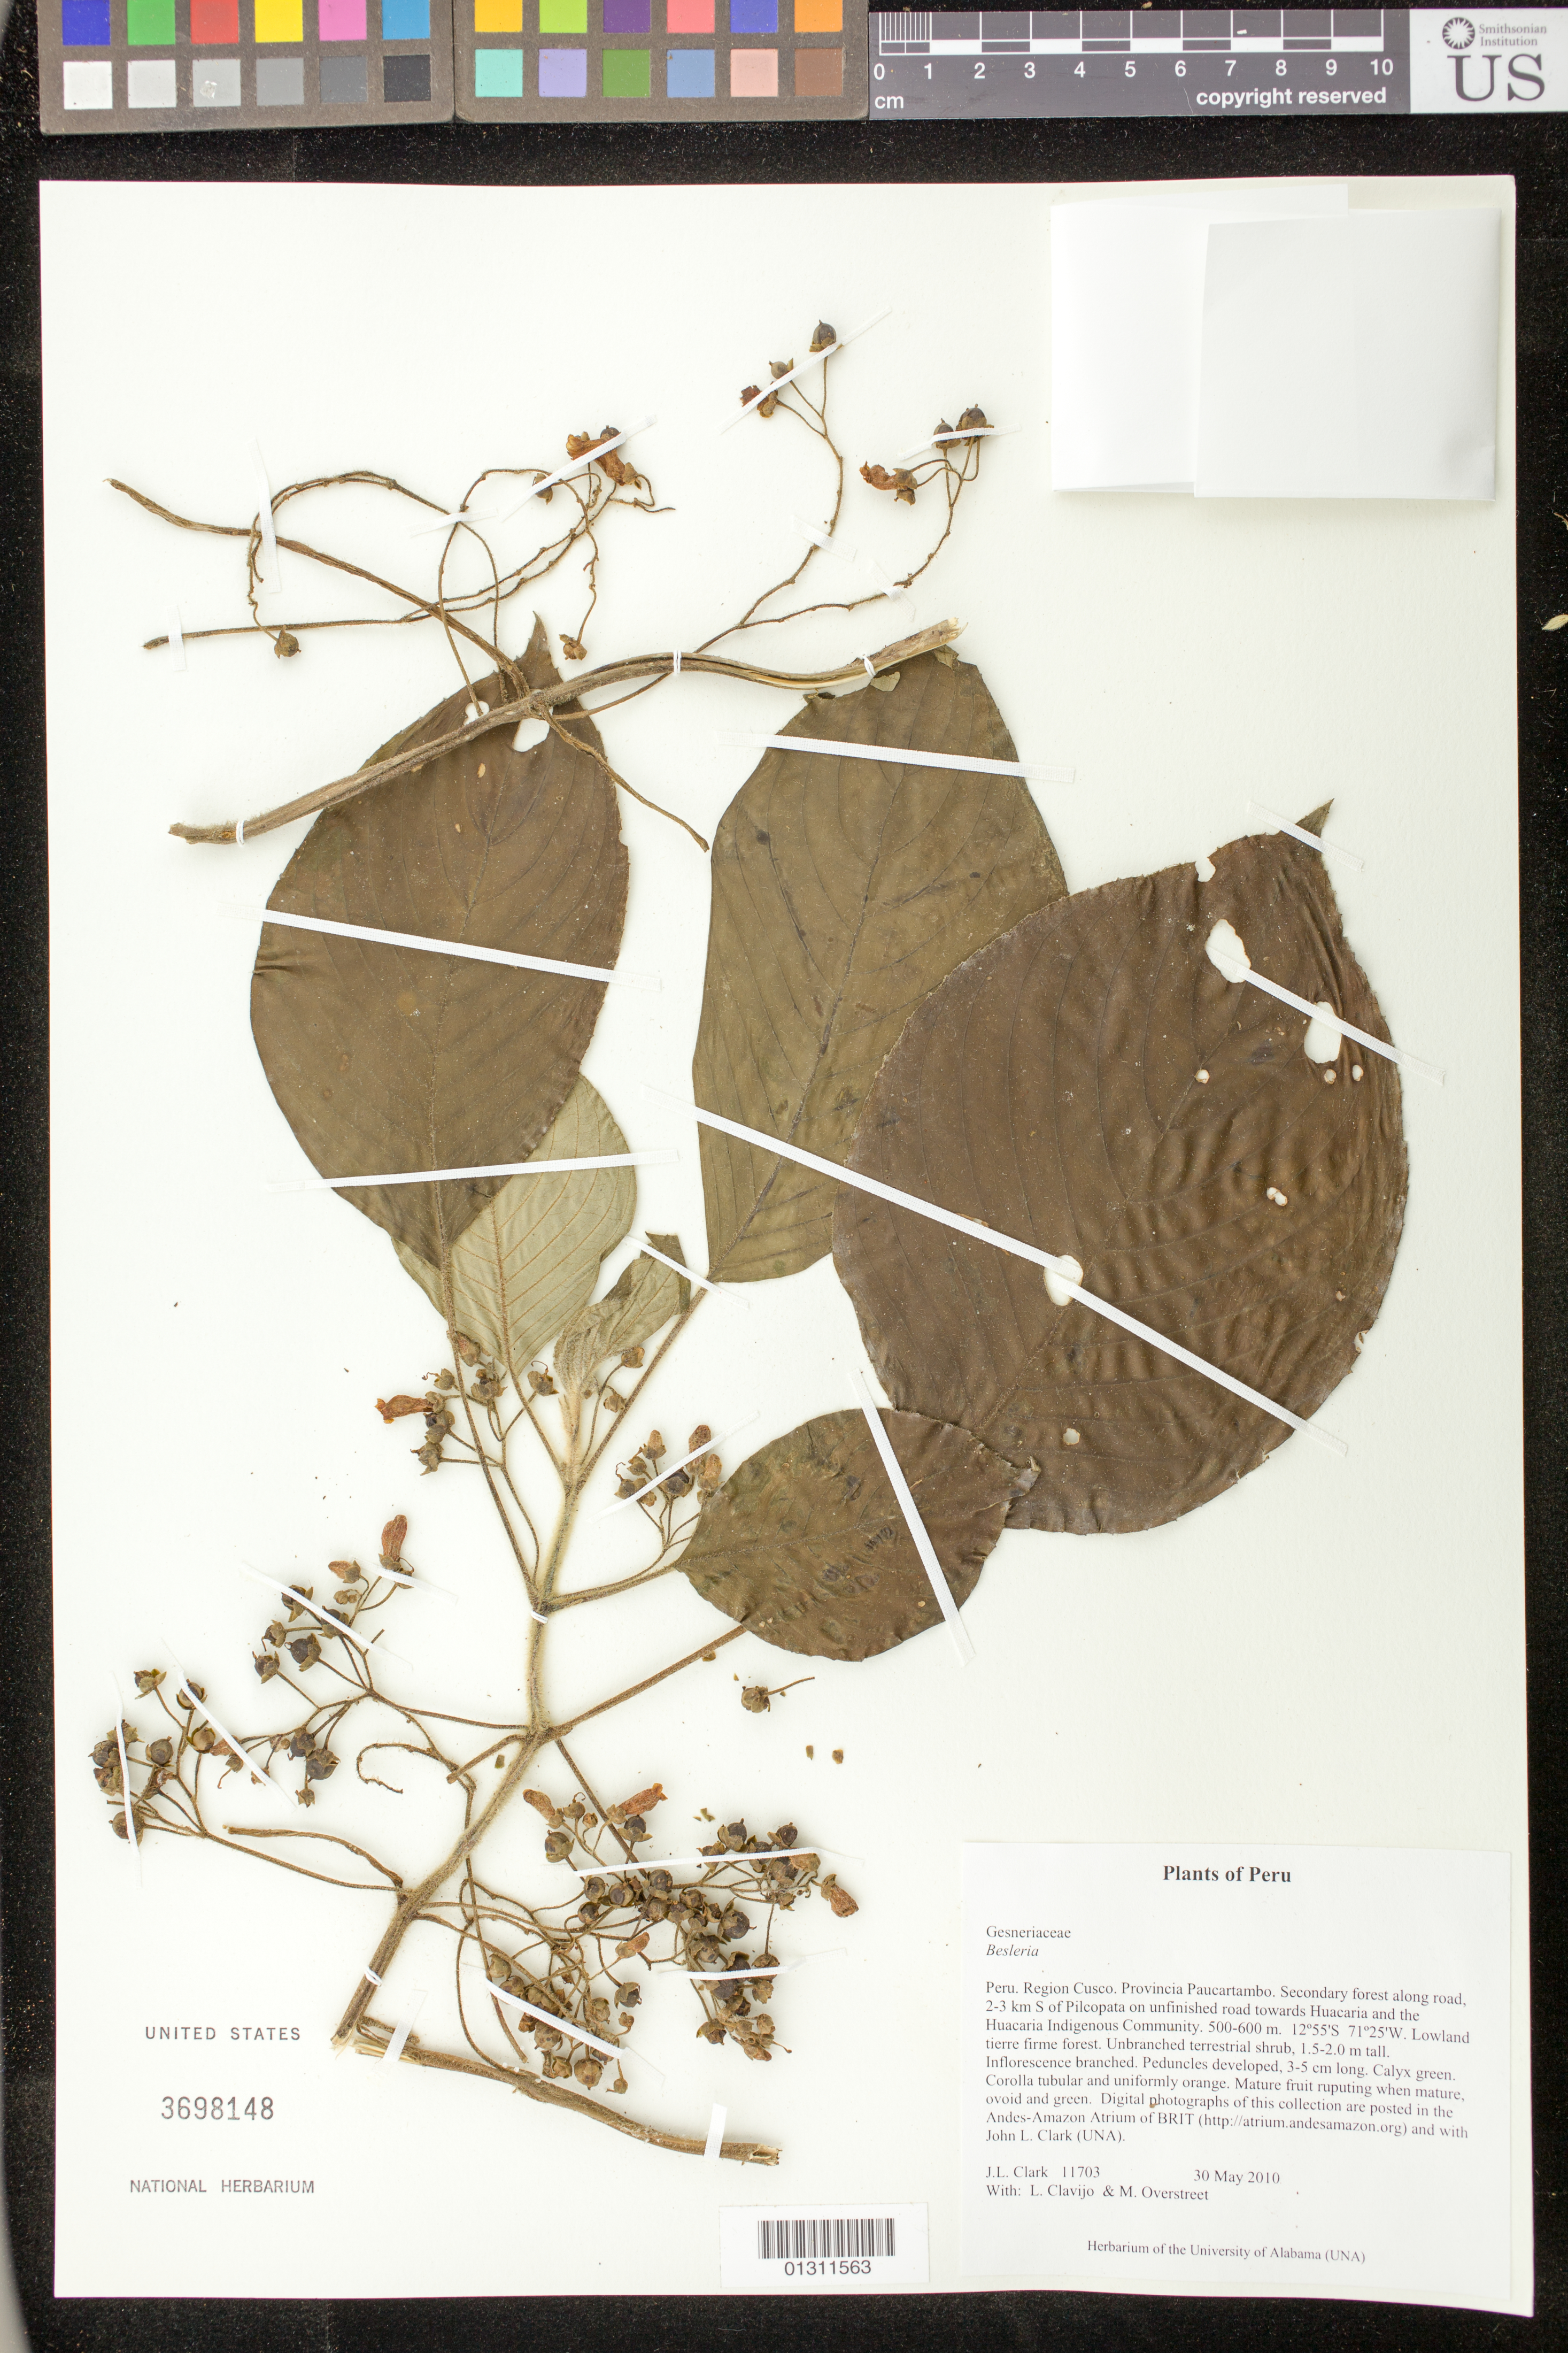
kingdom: Plantae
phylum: Tracheophyta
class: Magnoliopsida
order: Lamiales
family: Gesneriaceae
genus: Besleria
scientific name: Besleria sp.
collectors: J. L. Clark, L. Clavijo & M. Overstreet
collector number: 11703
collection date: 2010-05-30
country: Peru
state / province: Cusco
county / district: Paucartambo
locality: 2-3 km S of Pilcopata, on unfinished road towards Huacaria and the Huacaria Indigenous Community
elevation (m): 500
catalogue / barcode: US 3698148